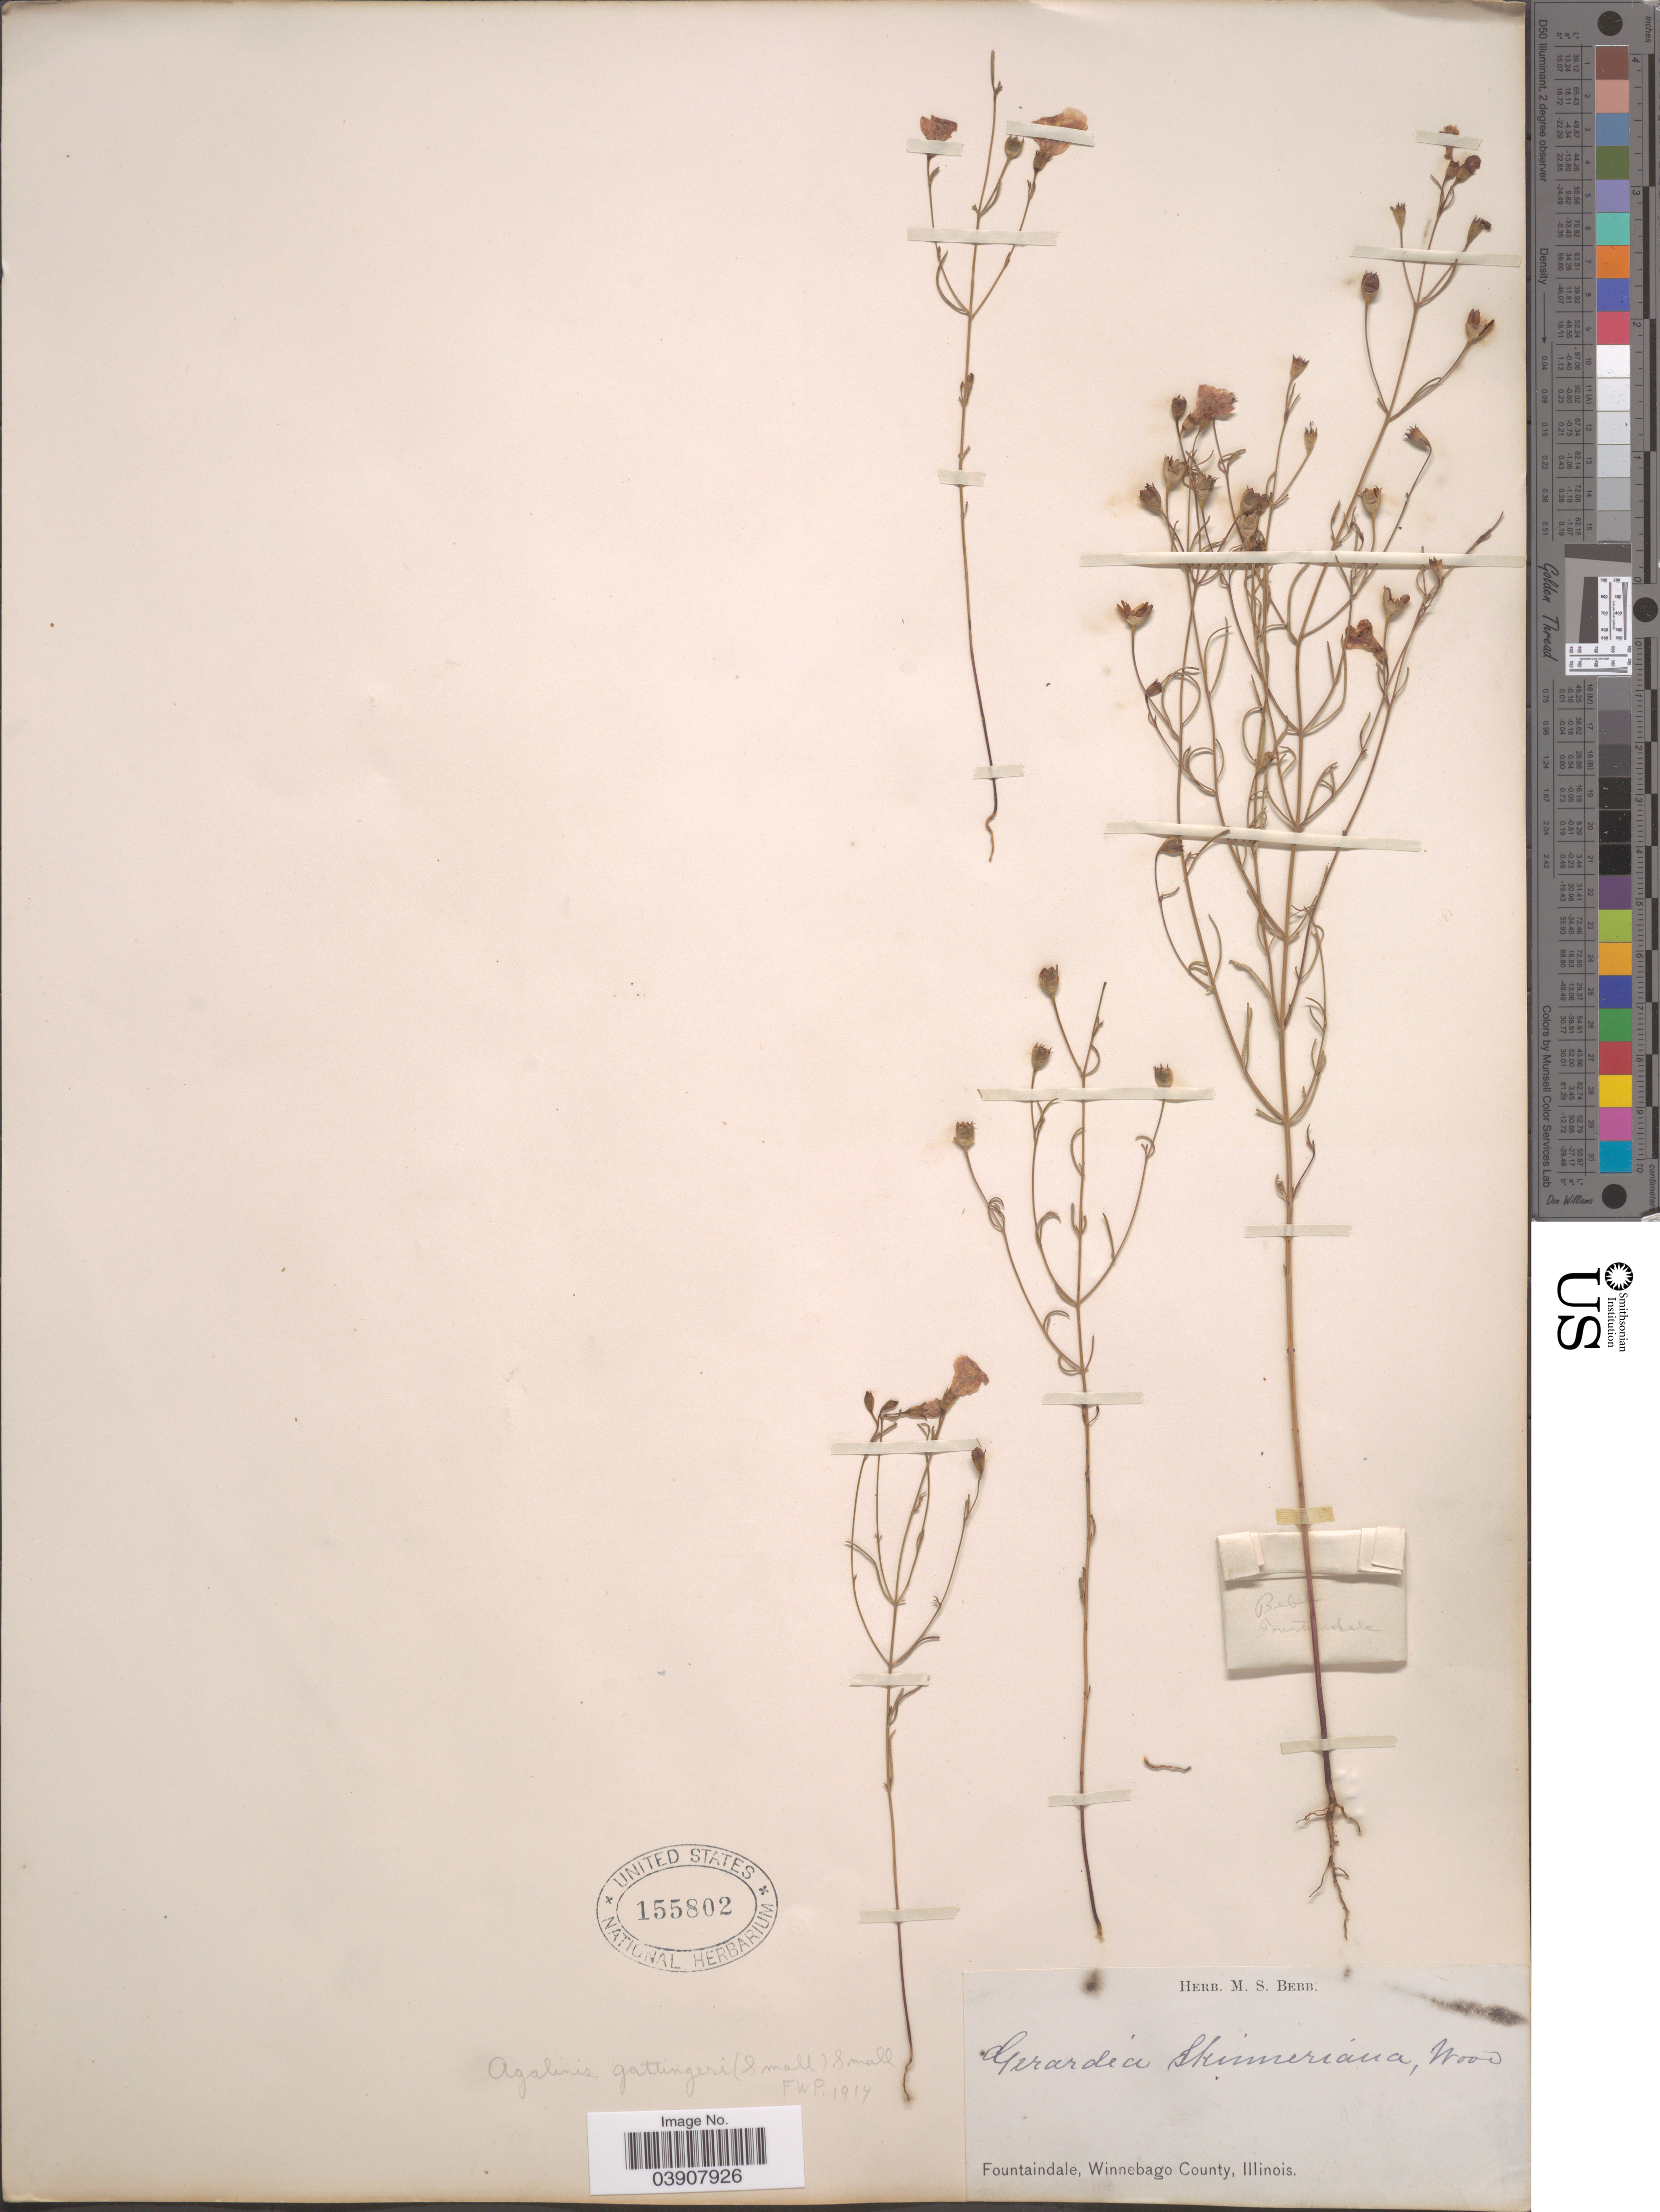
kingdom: Plantae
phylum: Tracheophyta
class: Magnoliopsida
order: Lamiales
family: Orobanchaceae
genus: Agalinis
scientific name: Agalinis gattingeri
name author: (Small) Small ex Britton & A. Br.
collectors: ex Herb. M. S. Bebb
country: United States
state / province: Illinois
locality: Fountaindale, Winnebago County.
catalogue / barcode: US 155802